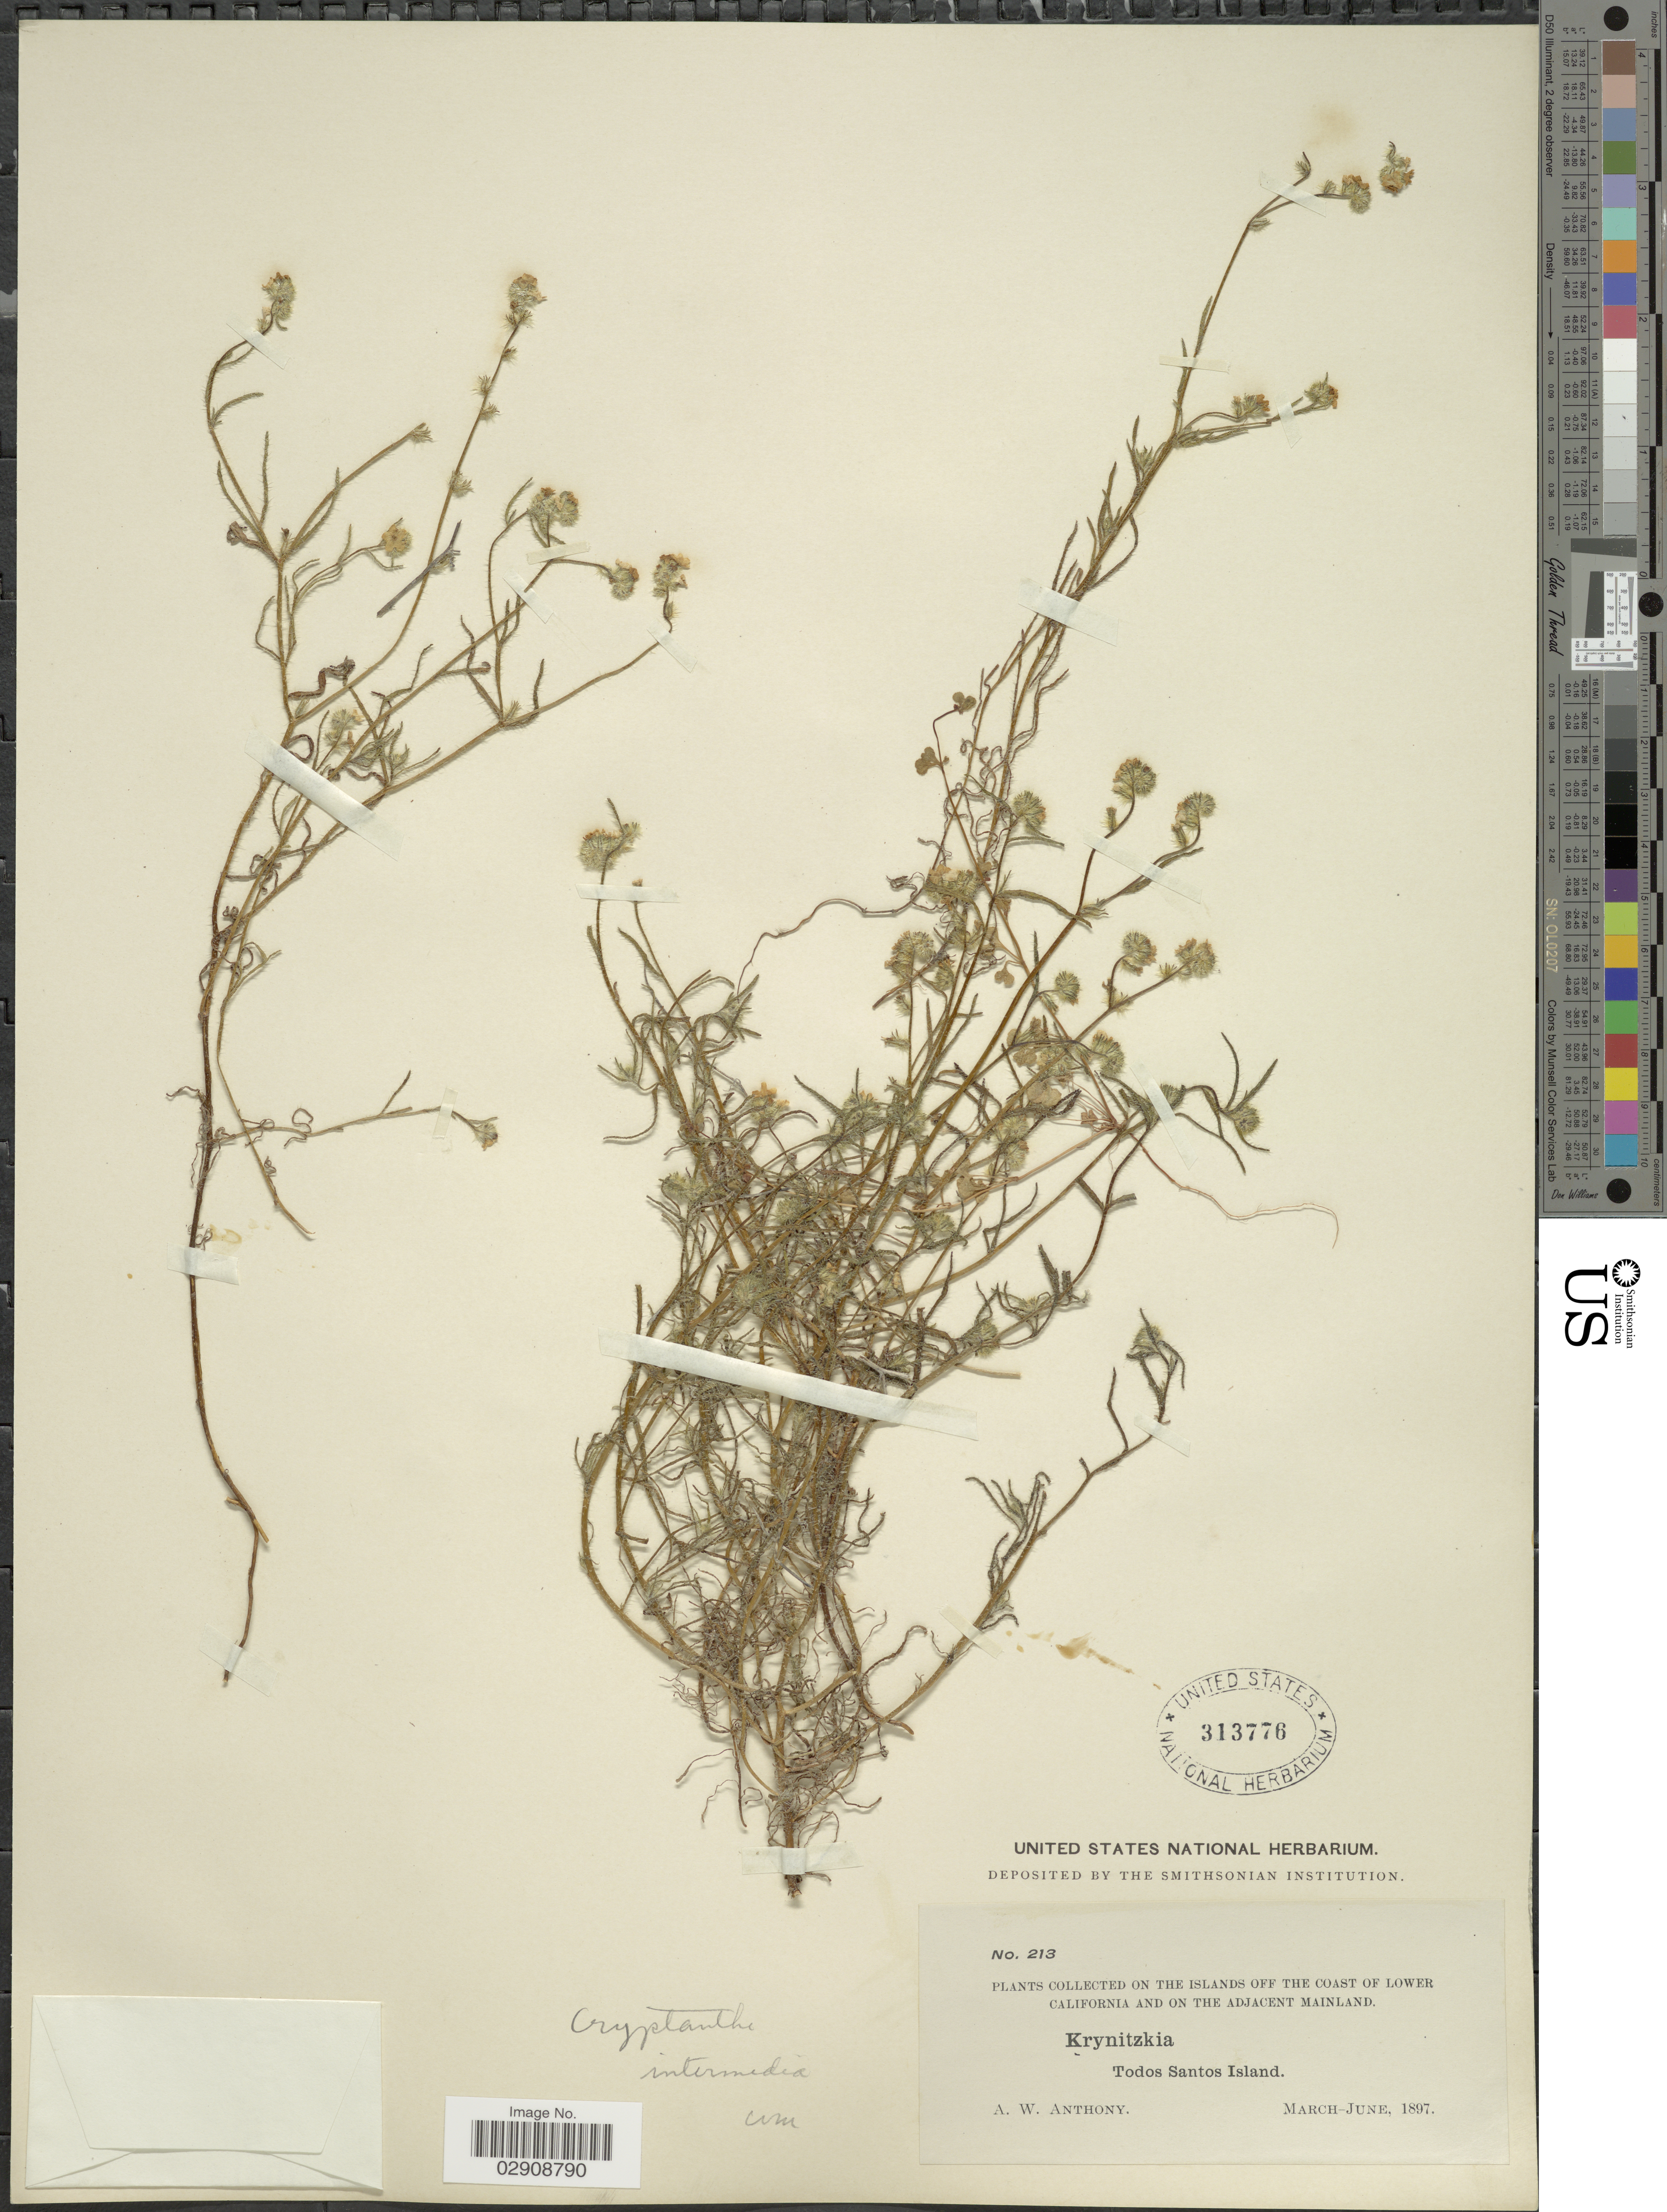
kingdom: Plantae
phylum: Tracheophyta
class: Magnoliopsida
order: Boraginales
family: Boraginaceae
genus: Cryptantha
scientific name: Cryptantha intermedia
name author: (A. Gray) Greene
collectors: A. W. Anthony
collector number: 213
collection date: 1897-03/1897-06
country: Mexico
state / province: Baja California Norte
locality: Collected on the islands off the coast of Lower California and on the adjacent Mainland. Todos Santos Island.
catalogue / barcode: US 313776